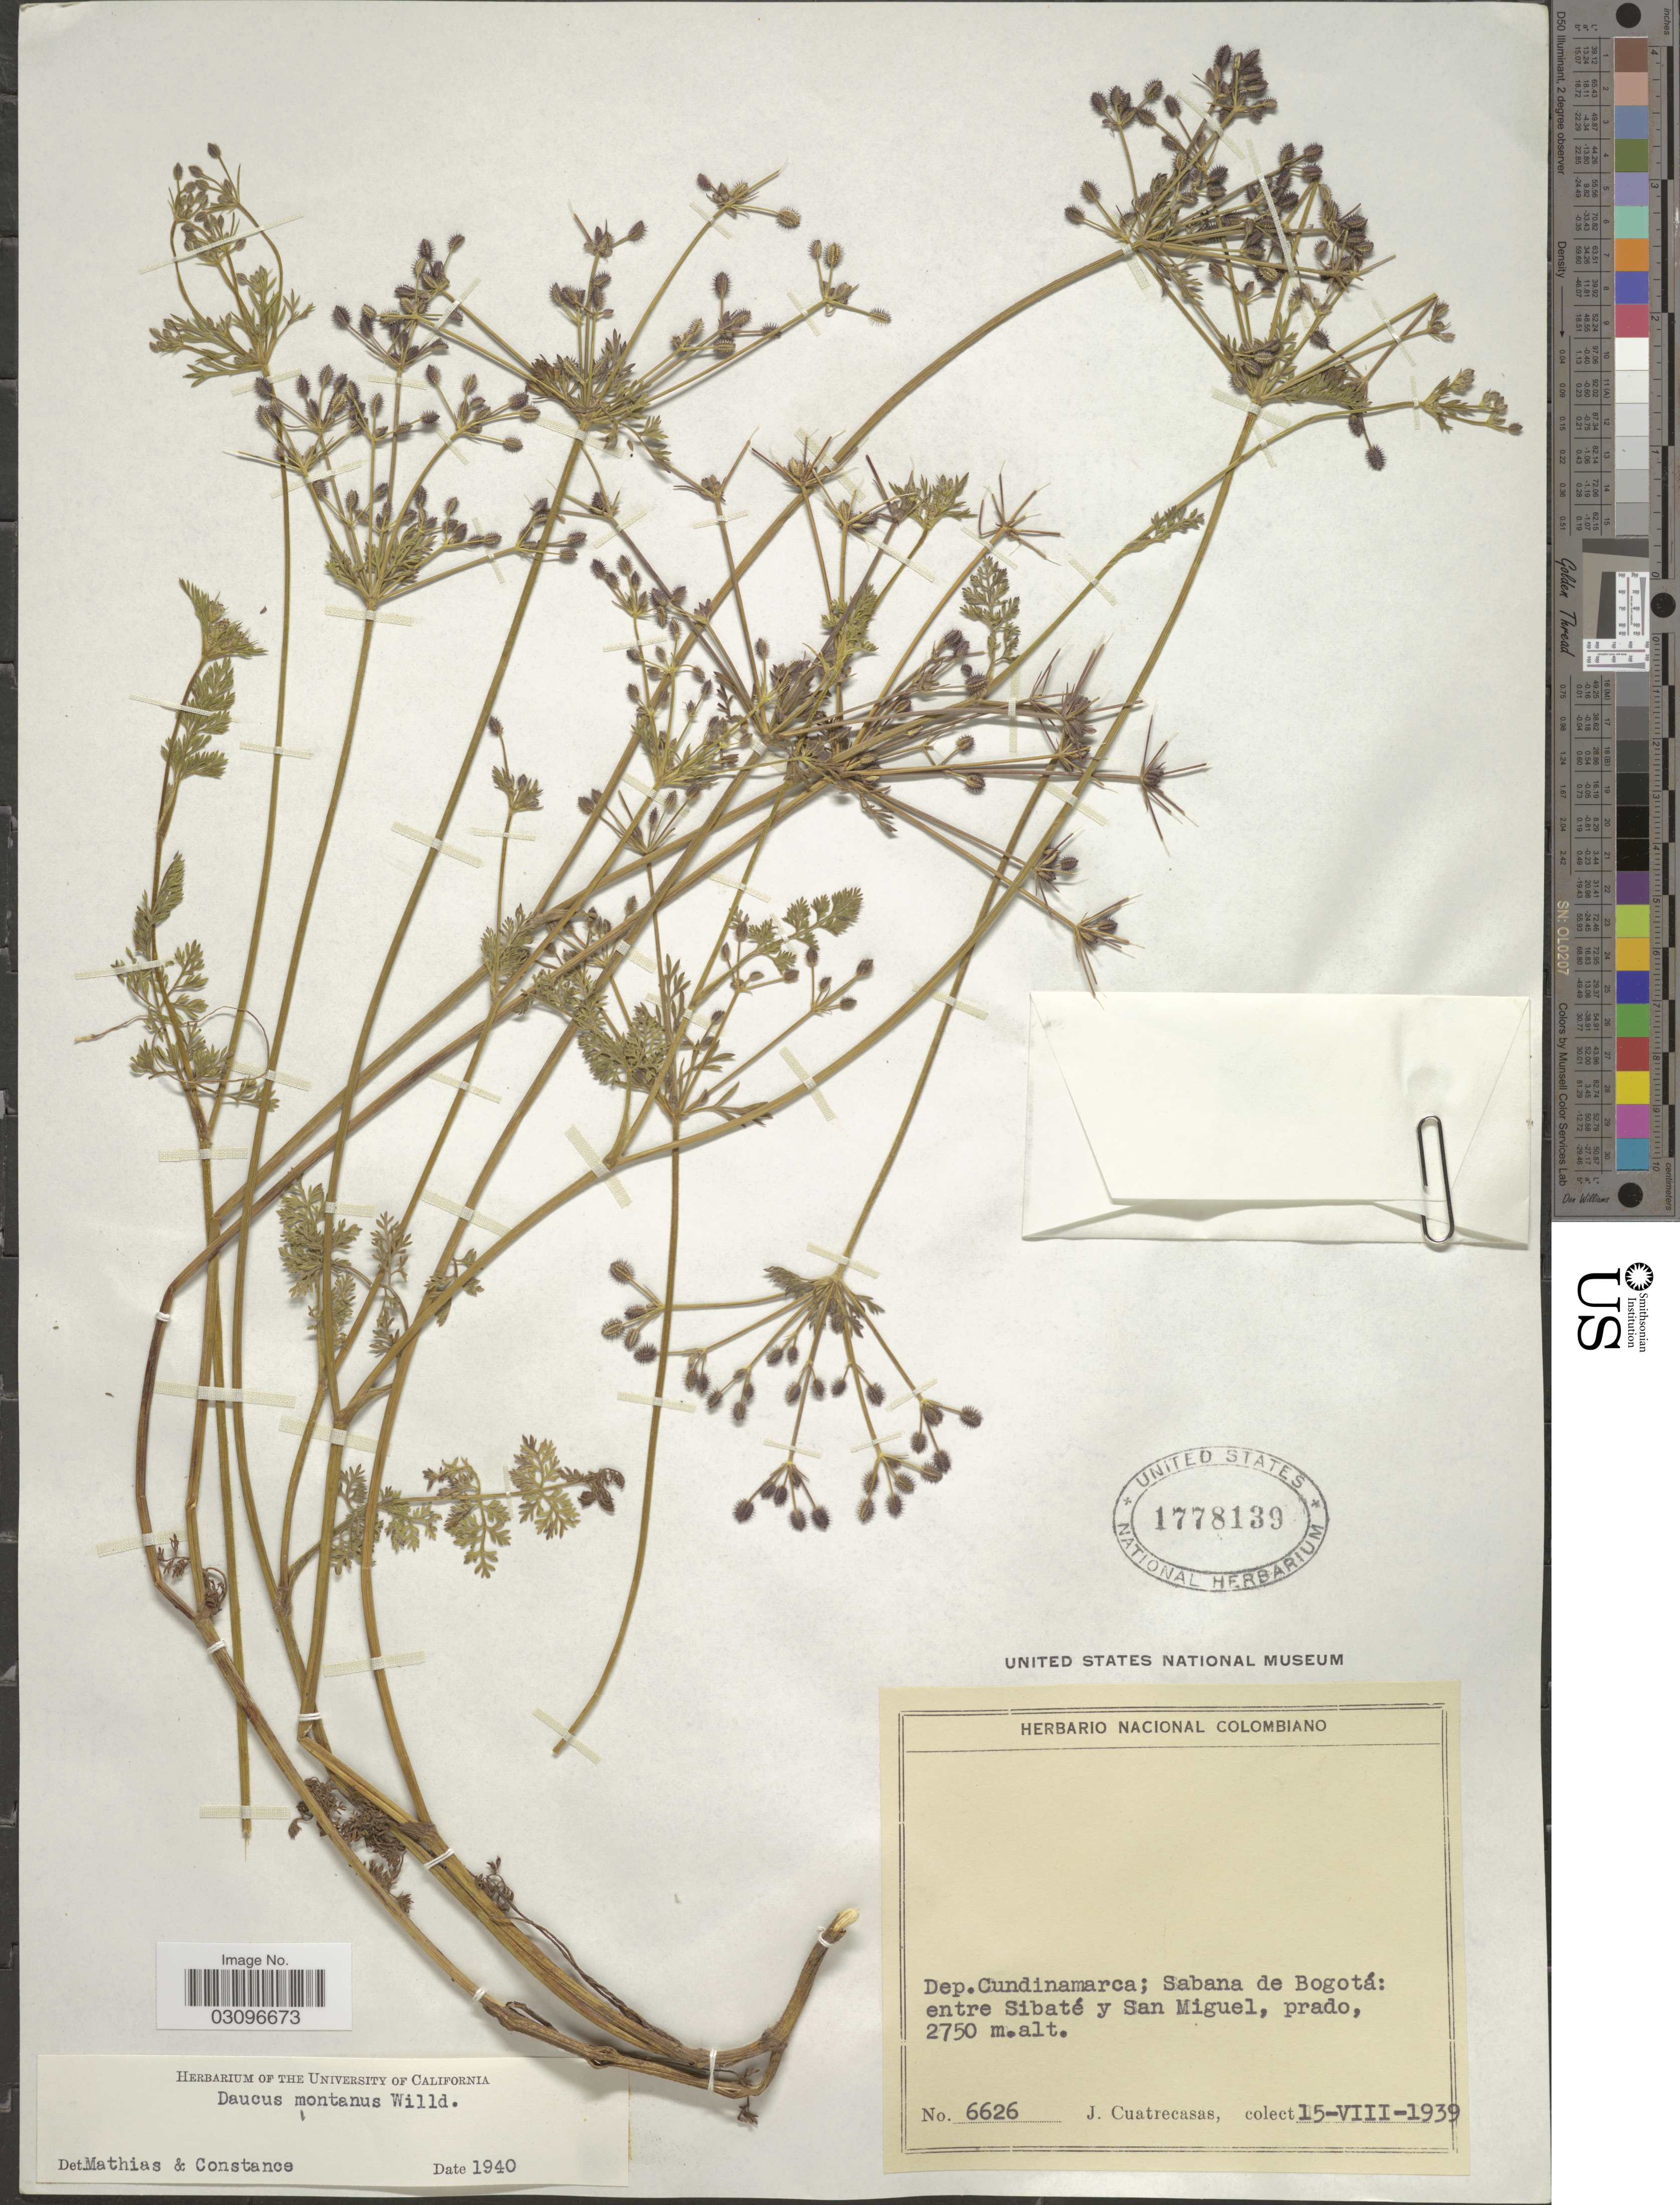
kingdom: Plantae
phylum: Tracheophyta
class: Magnoliopsida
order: Apiales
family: Apiaceae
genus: Daucus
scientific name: Daucus montanus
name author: Humb. & Bonpl. ex Spreng.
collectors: J. Cuatrecasas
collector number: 6626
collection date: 1939-08-15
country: Colombia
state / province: Cundinamarca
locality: Dep. Cundinamarca; Sabana de Bogotá: entre Sibaté y San Miguel, prado.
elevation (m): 2750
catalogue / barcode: US 1778139